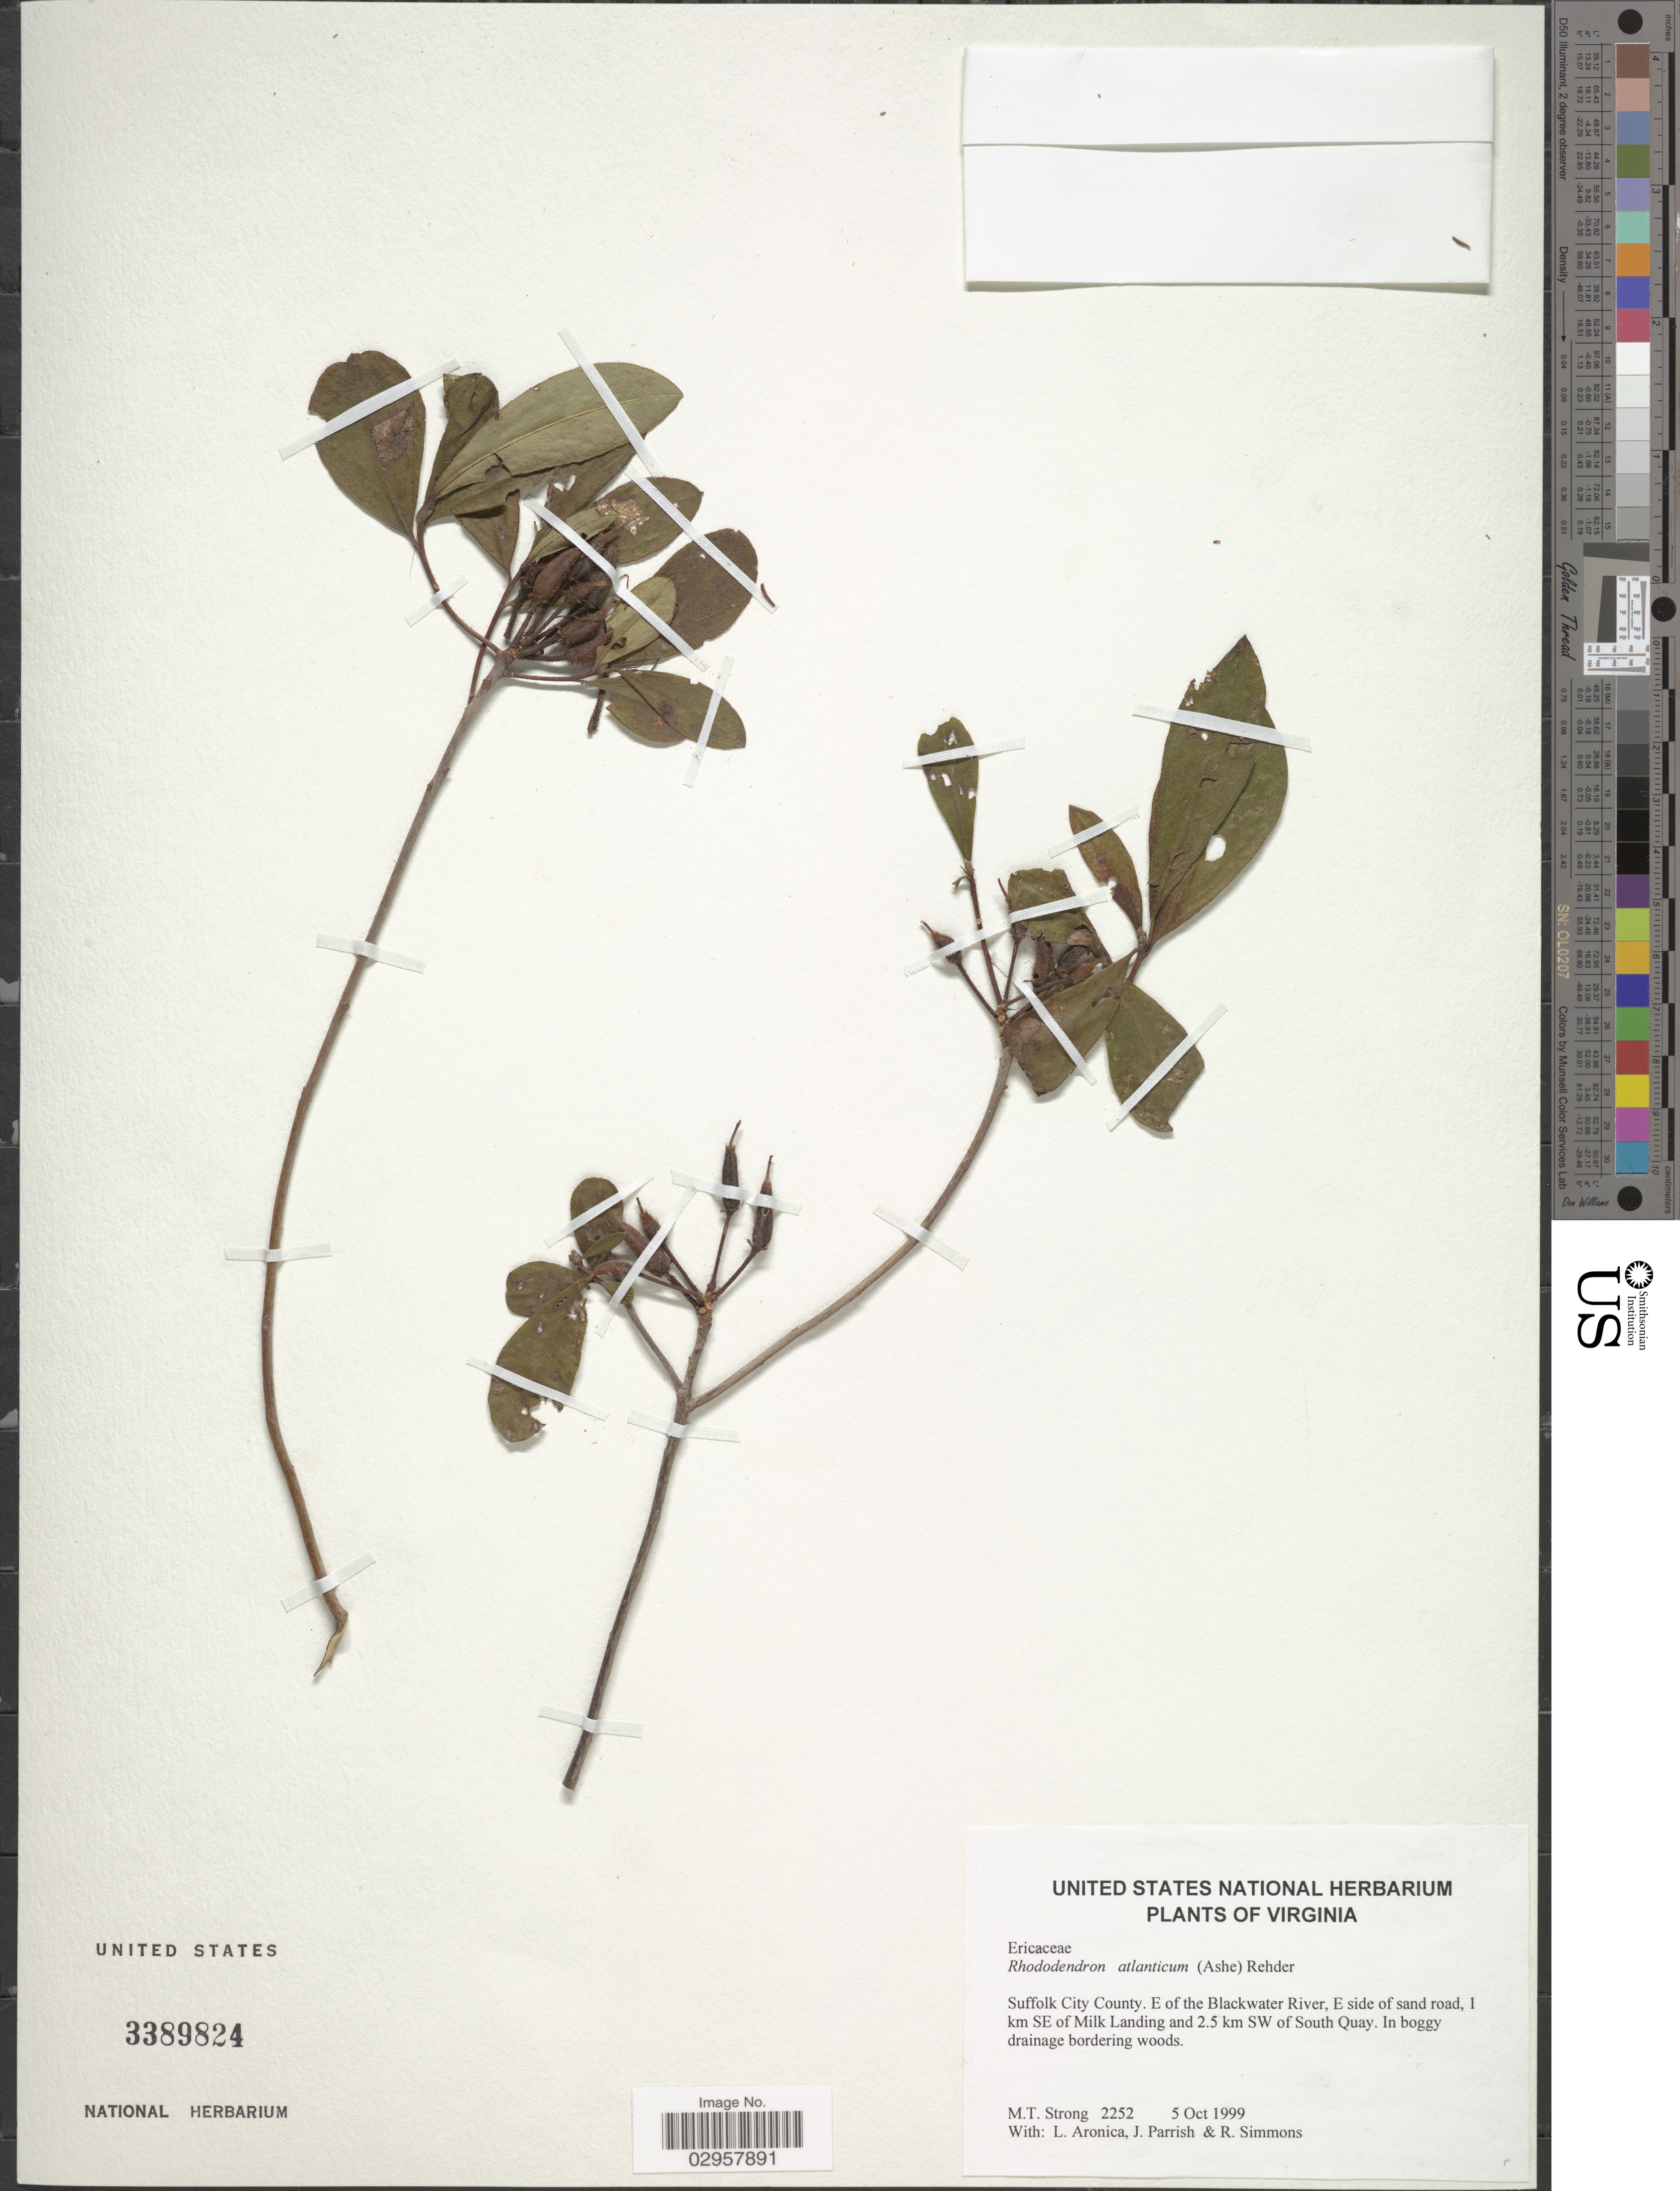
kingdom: Plantae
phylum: Tracheophyta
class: Magnoliopsida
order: Ericales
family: Ericaceae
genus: Rhododendron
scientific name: Rhododendron atlanticum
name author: (Ashe) Rehder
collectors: M. T. Strong, L. Aronica, J. Parrish & R. Simmons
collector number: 2252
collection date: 1999-10-05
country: United States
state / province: Virginia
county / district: City of Suffolk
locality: Suffolk City County. E of the Blackwater River, E side of sand road, 1 km SE of Milk Landing and 2.5 km SW of South Quay.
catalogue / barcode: US 3389824